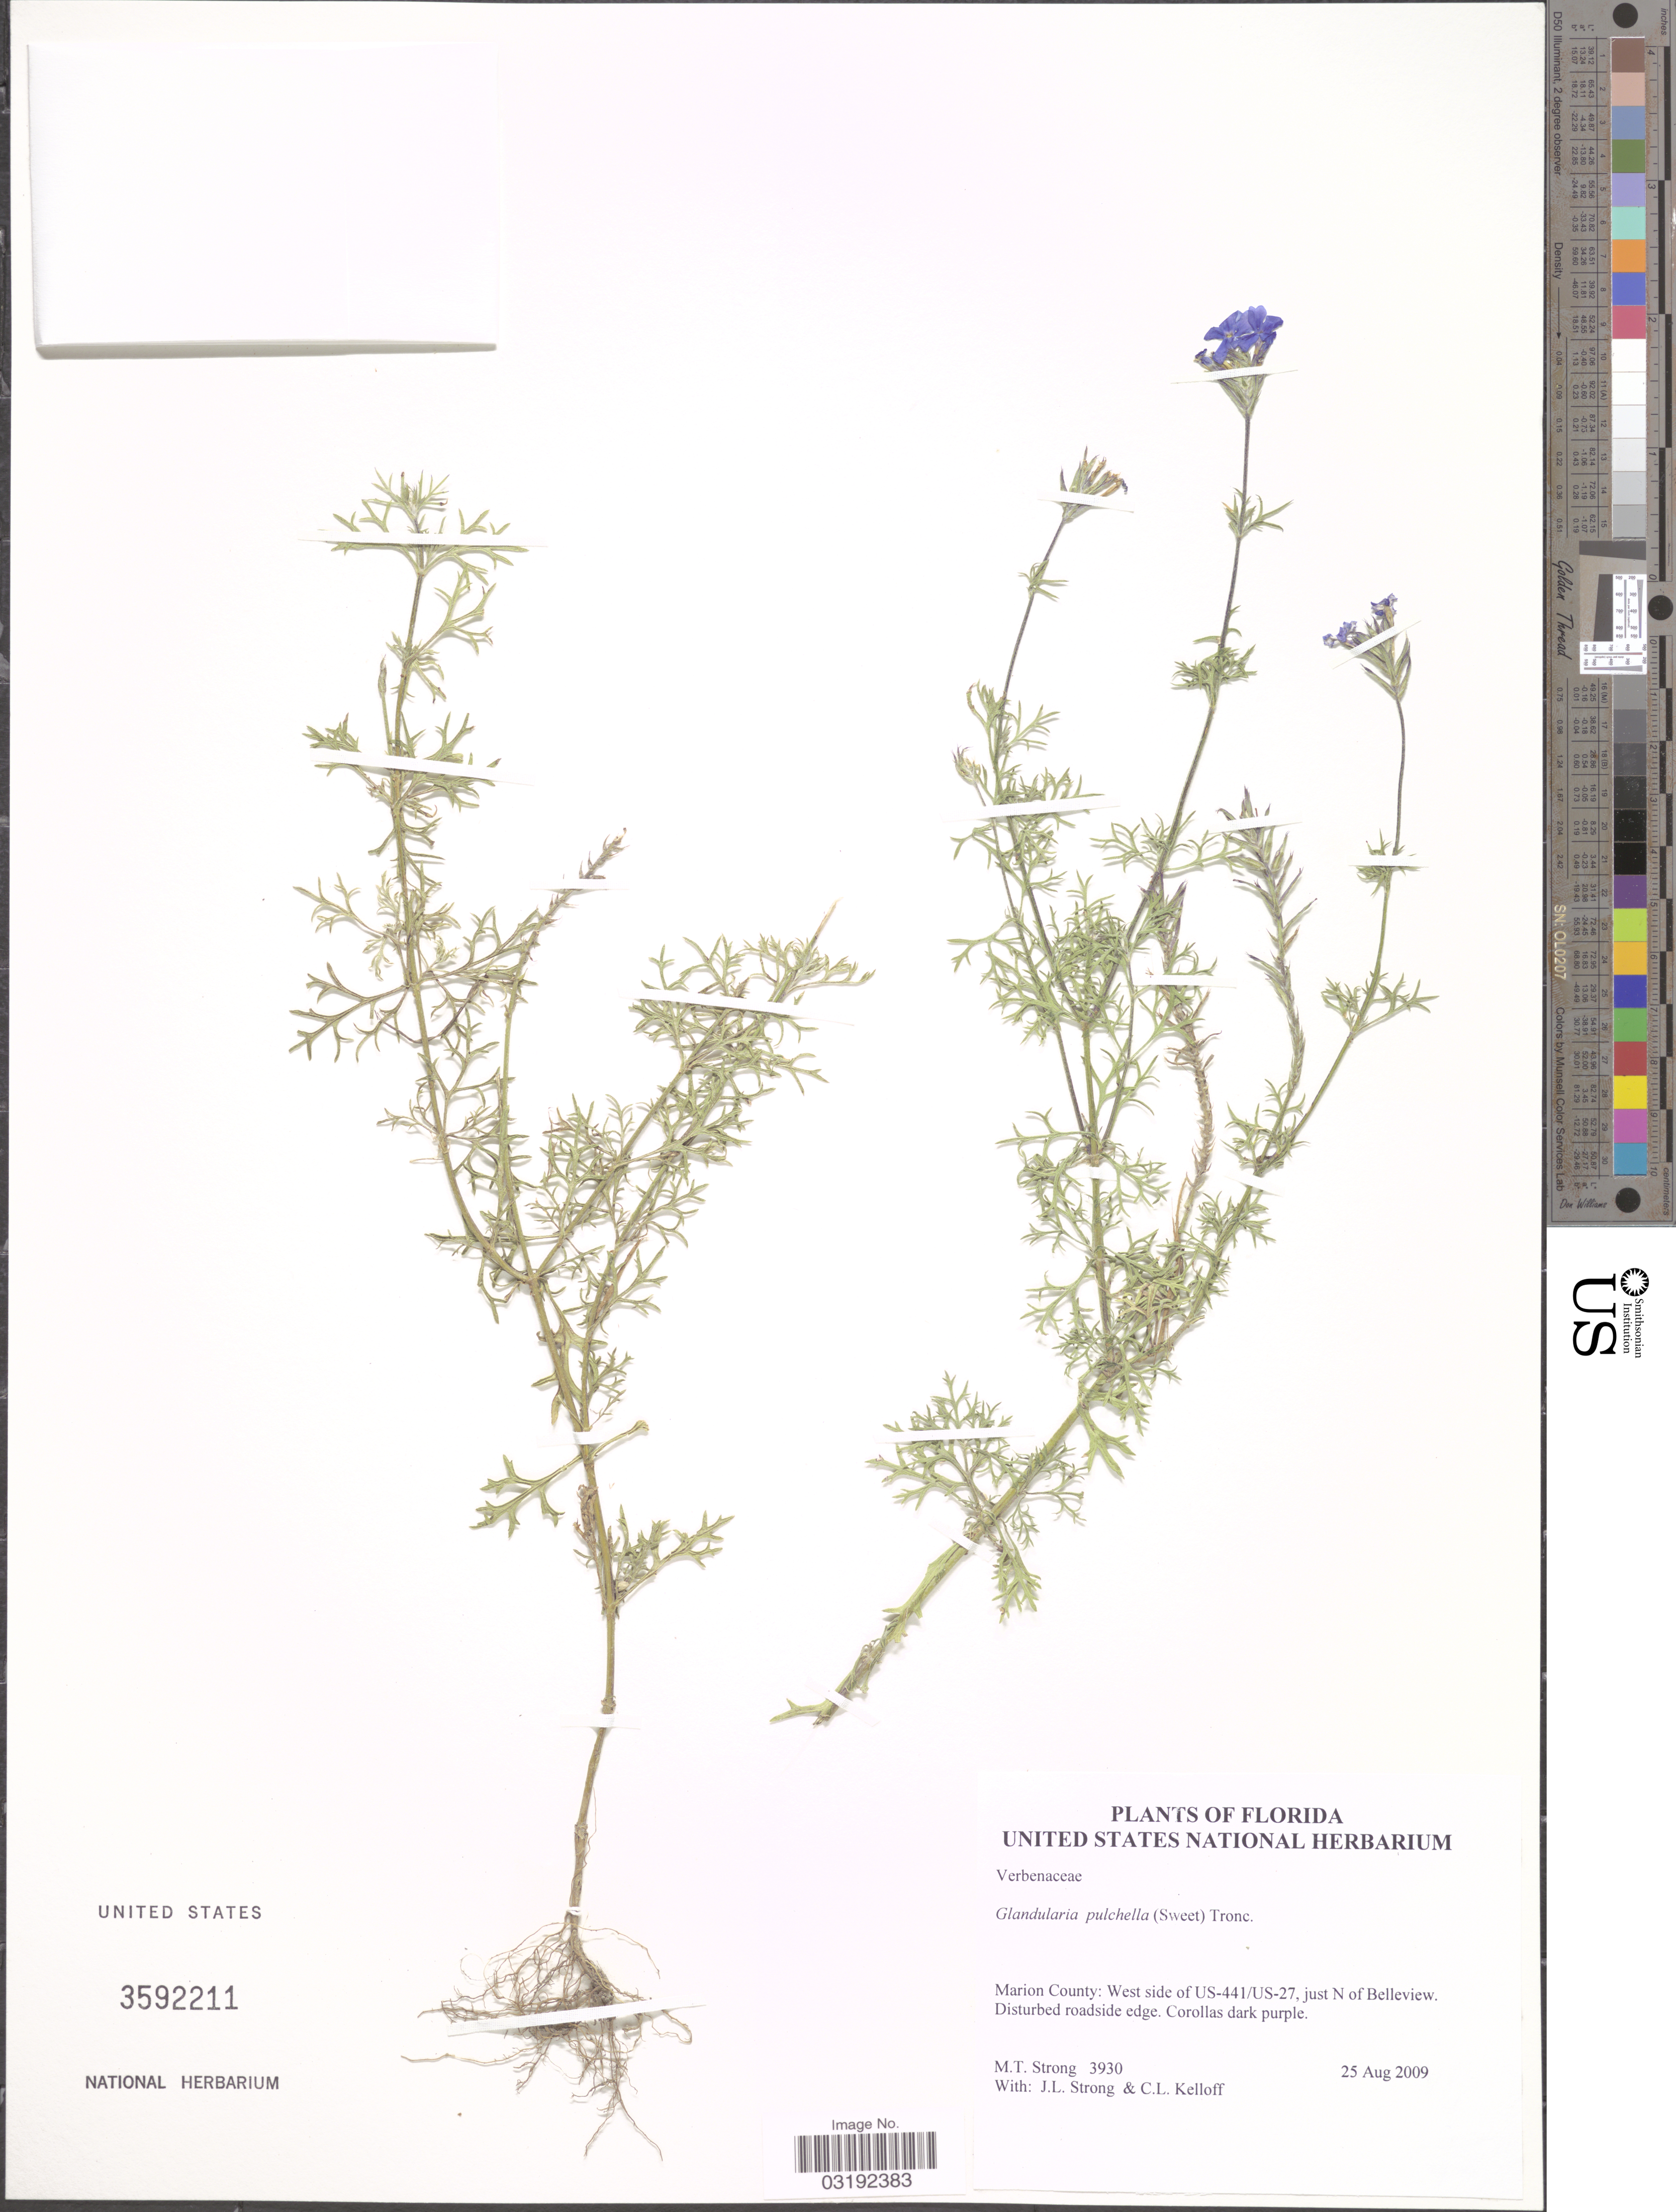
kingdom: Plantae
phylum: Tracheophyta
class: Magnoliopsida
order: Lamiales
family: Verbenaceae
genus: Verbena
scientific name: Verbena tenuisecta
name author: Briq.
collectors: M. T. Strong, J. L. Strong & C. L. Kelloff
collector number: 3930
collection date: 2009-08-25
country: United States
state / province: Florida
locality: Marion County: West side of US-441/US-27, just N of Belleview.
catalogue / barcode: US 3592211